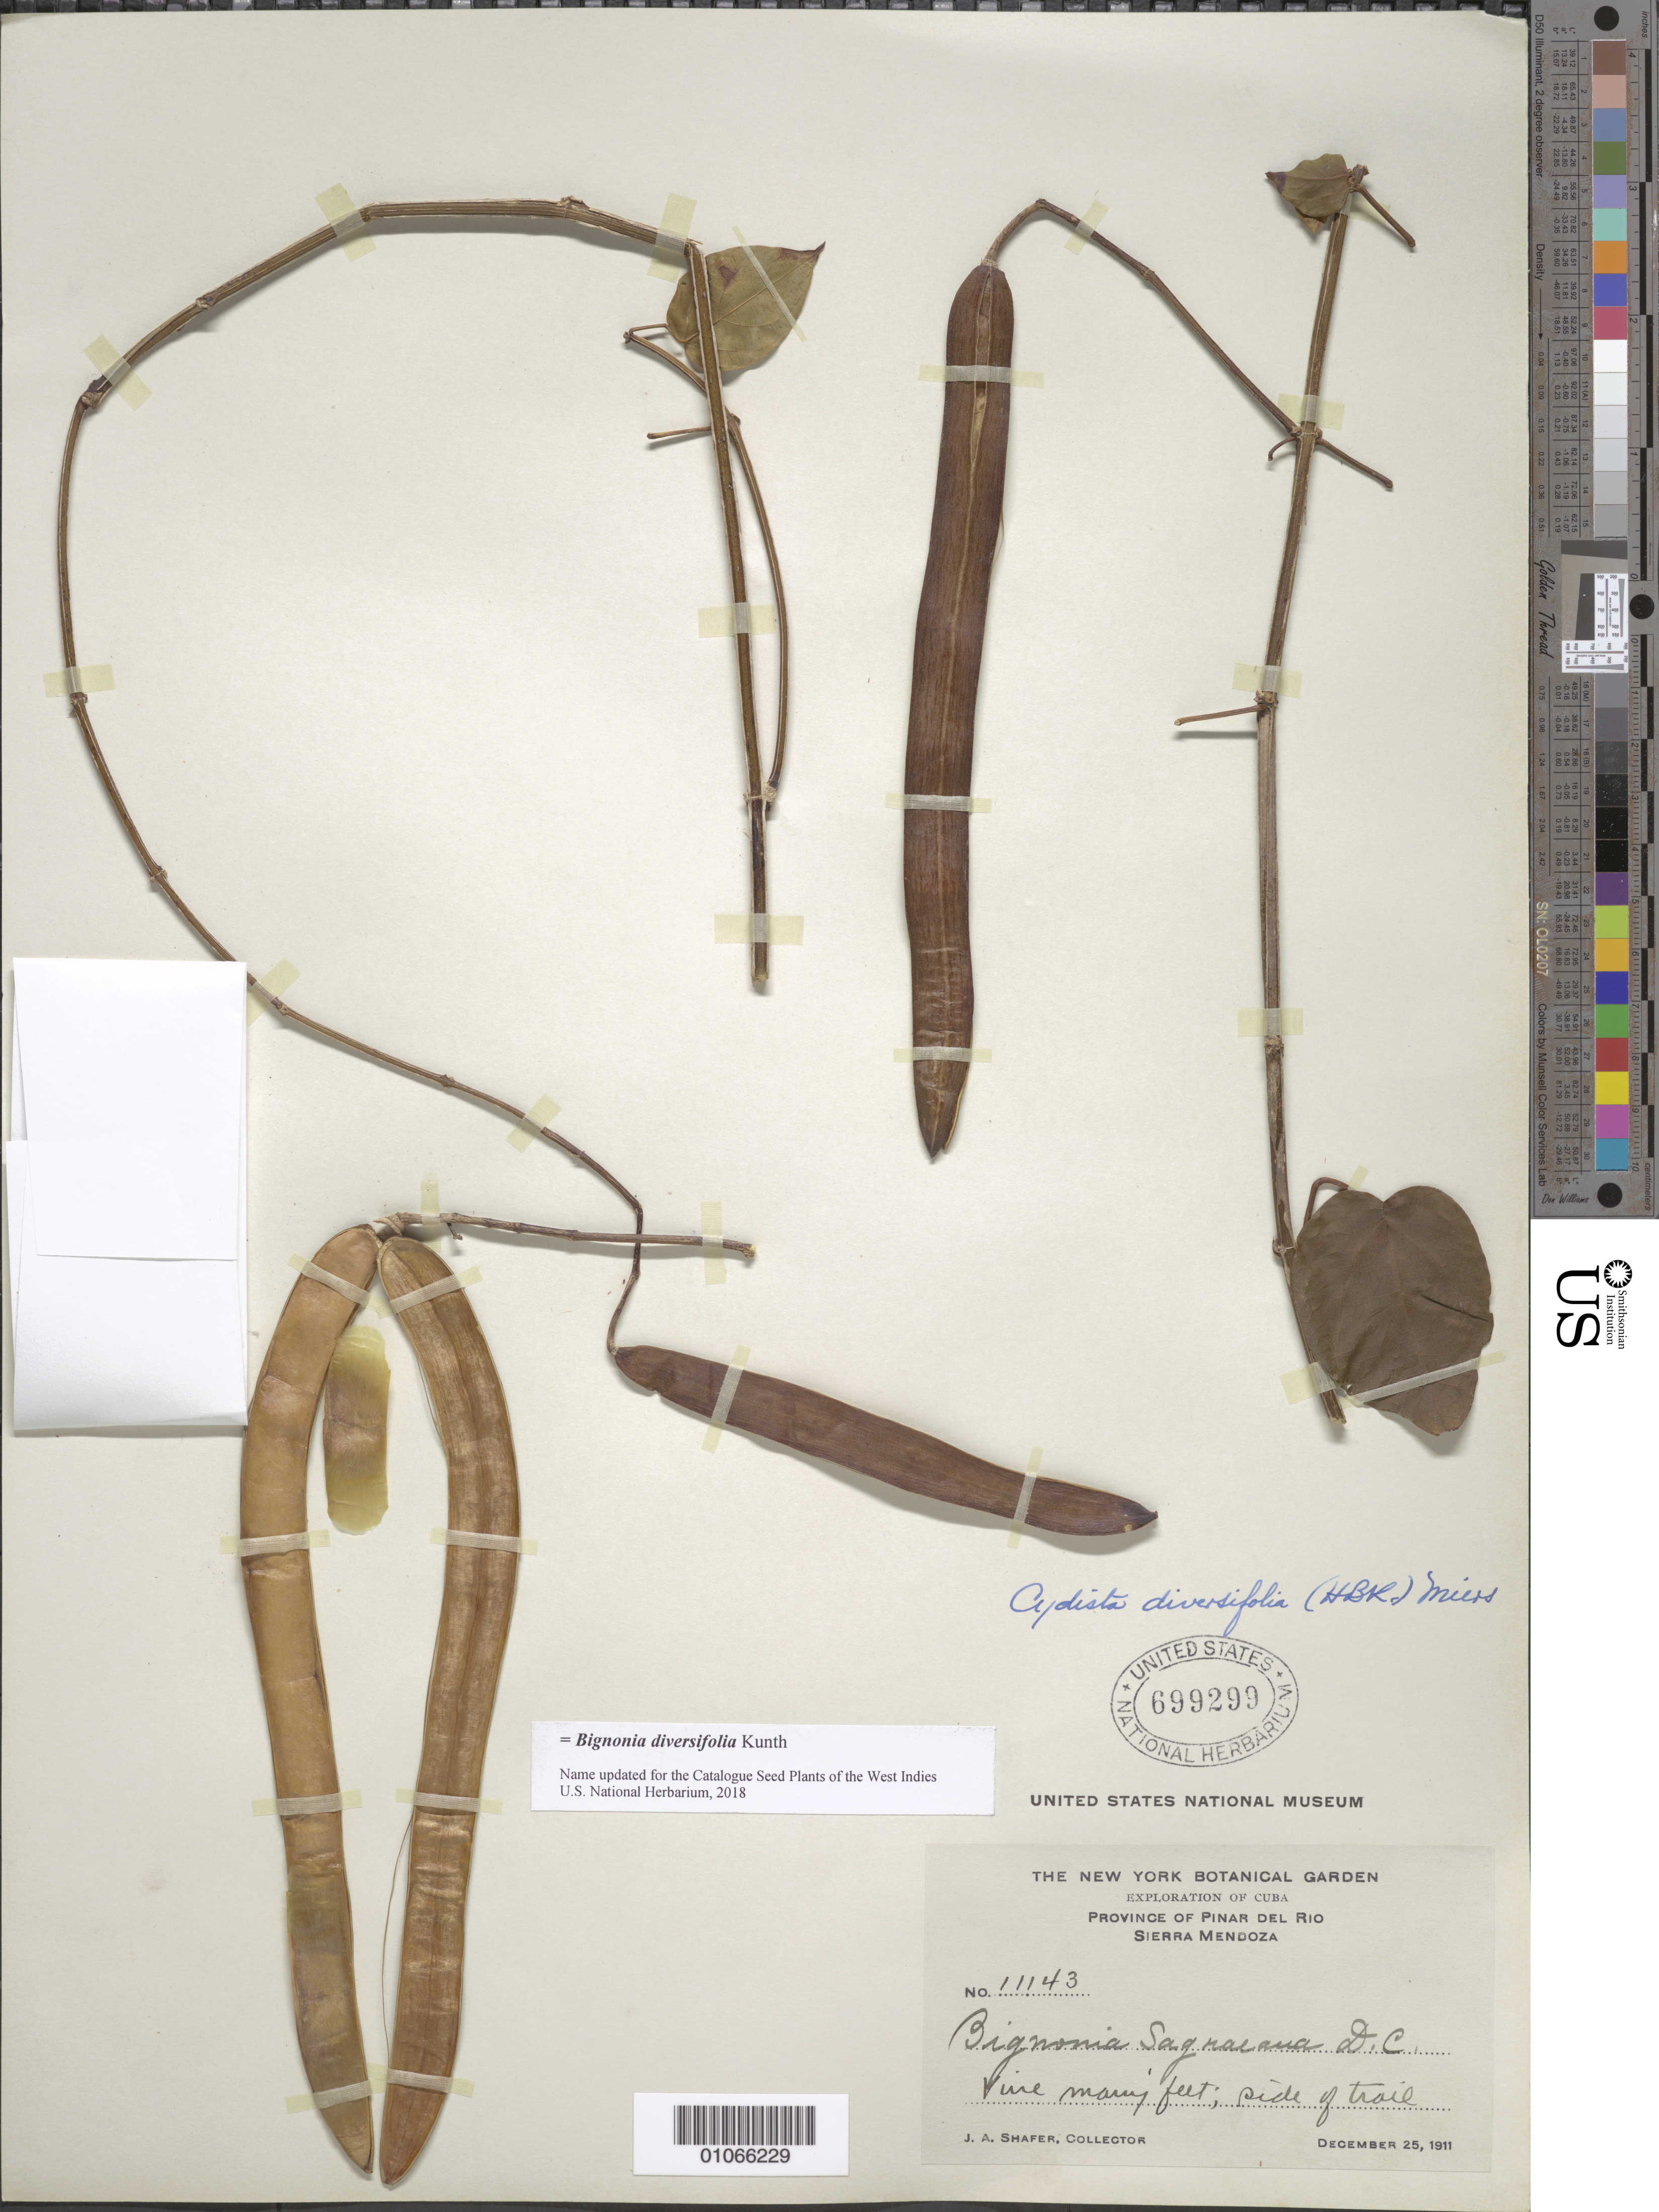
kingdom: Plantae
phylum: Tracheophyta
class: Magnoliopsida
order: Lamiales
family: Bignoniaceae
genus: Bignonia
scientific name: Bignonia diversifolia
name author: Kunth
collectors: J. A. Shafer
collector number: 11143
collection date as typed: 25 Dec 1911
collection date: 1911-12-25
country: Cuba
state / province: Pinar del Rio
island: Cuba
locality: Sierra Mendoza, side of trail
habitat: Side of trail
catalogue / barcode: US 699299